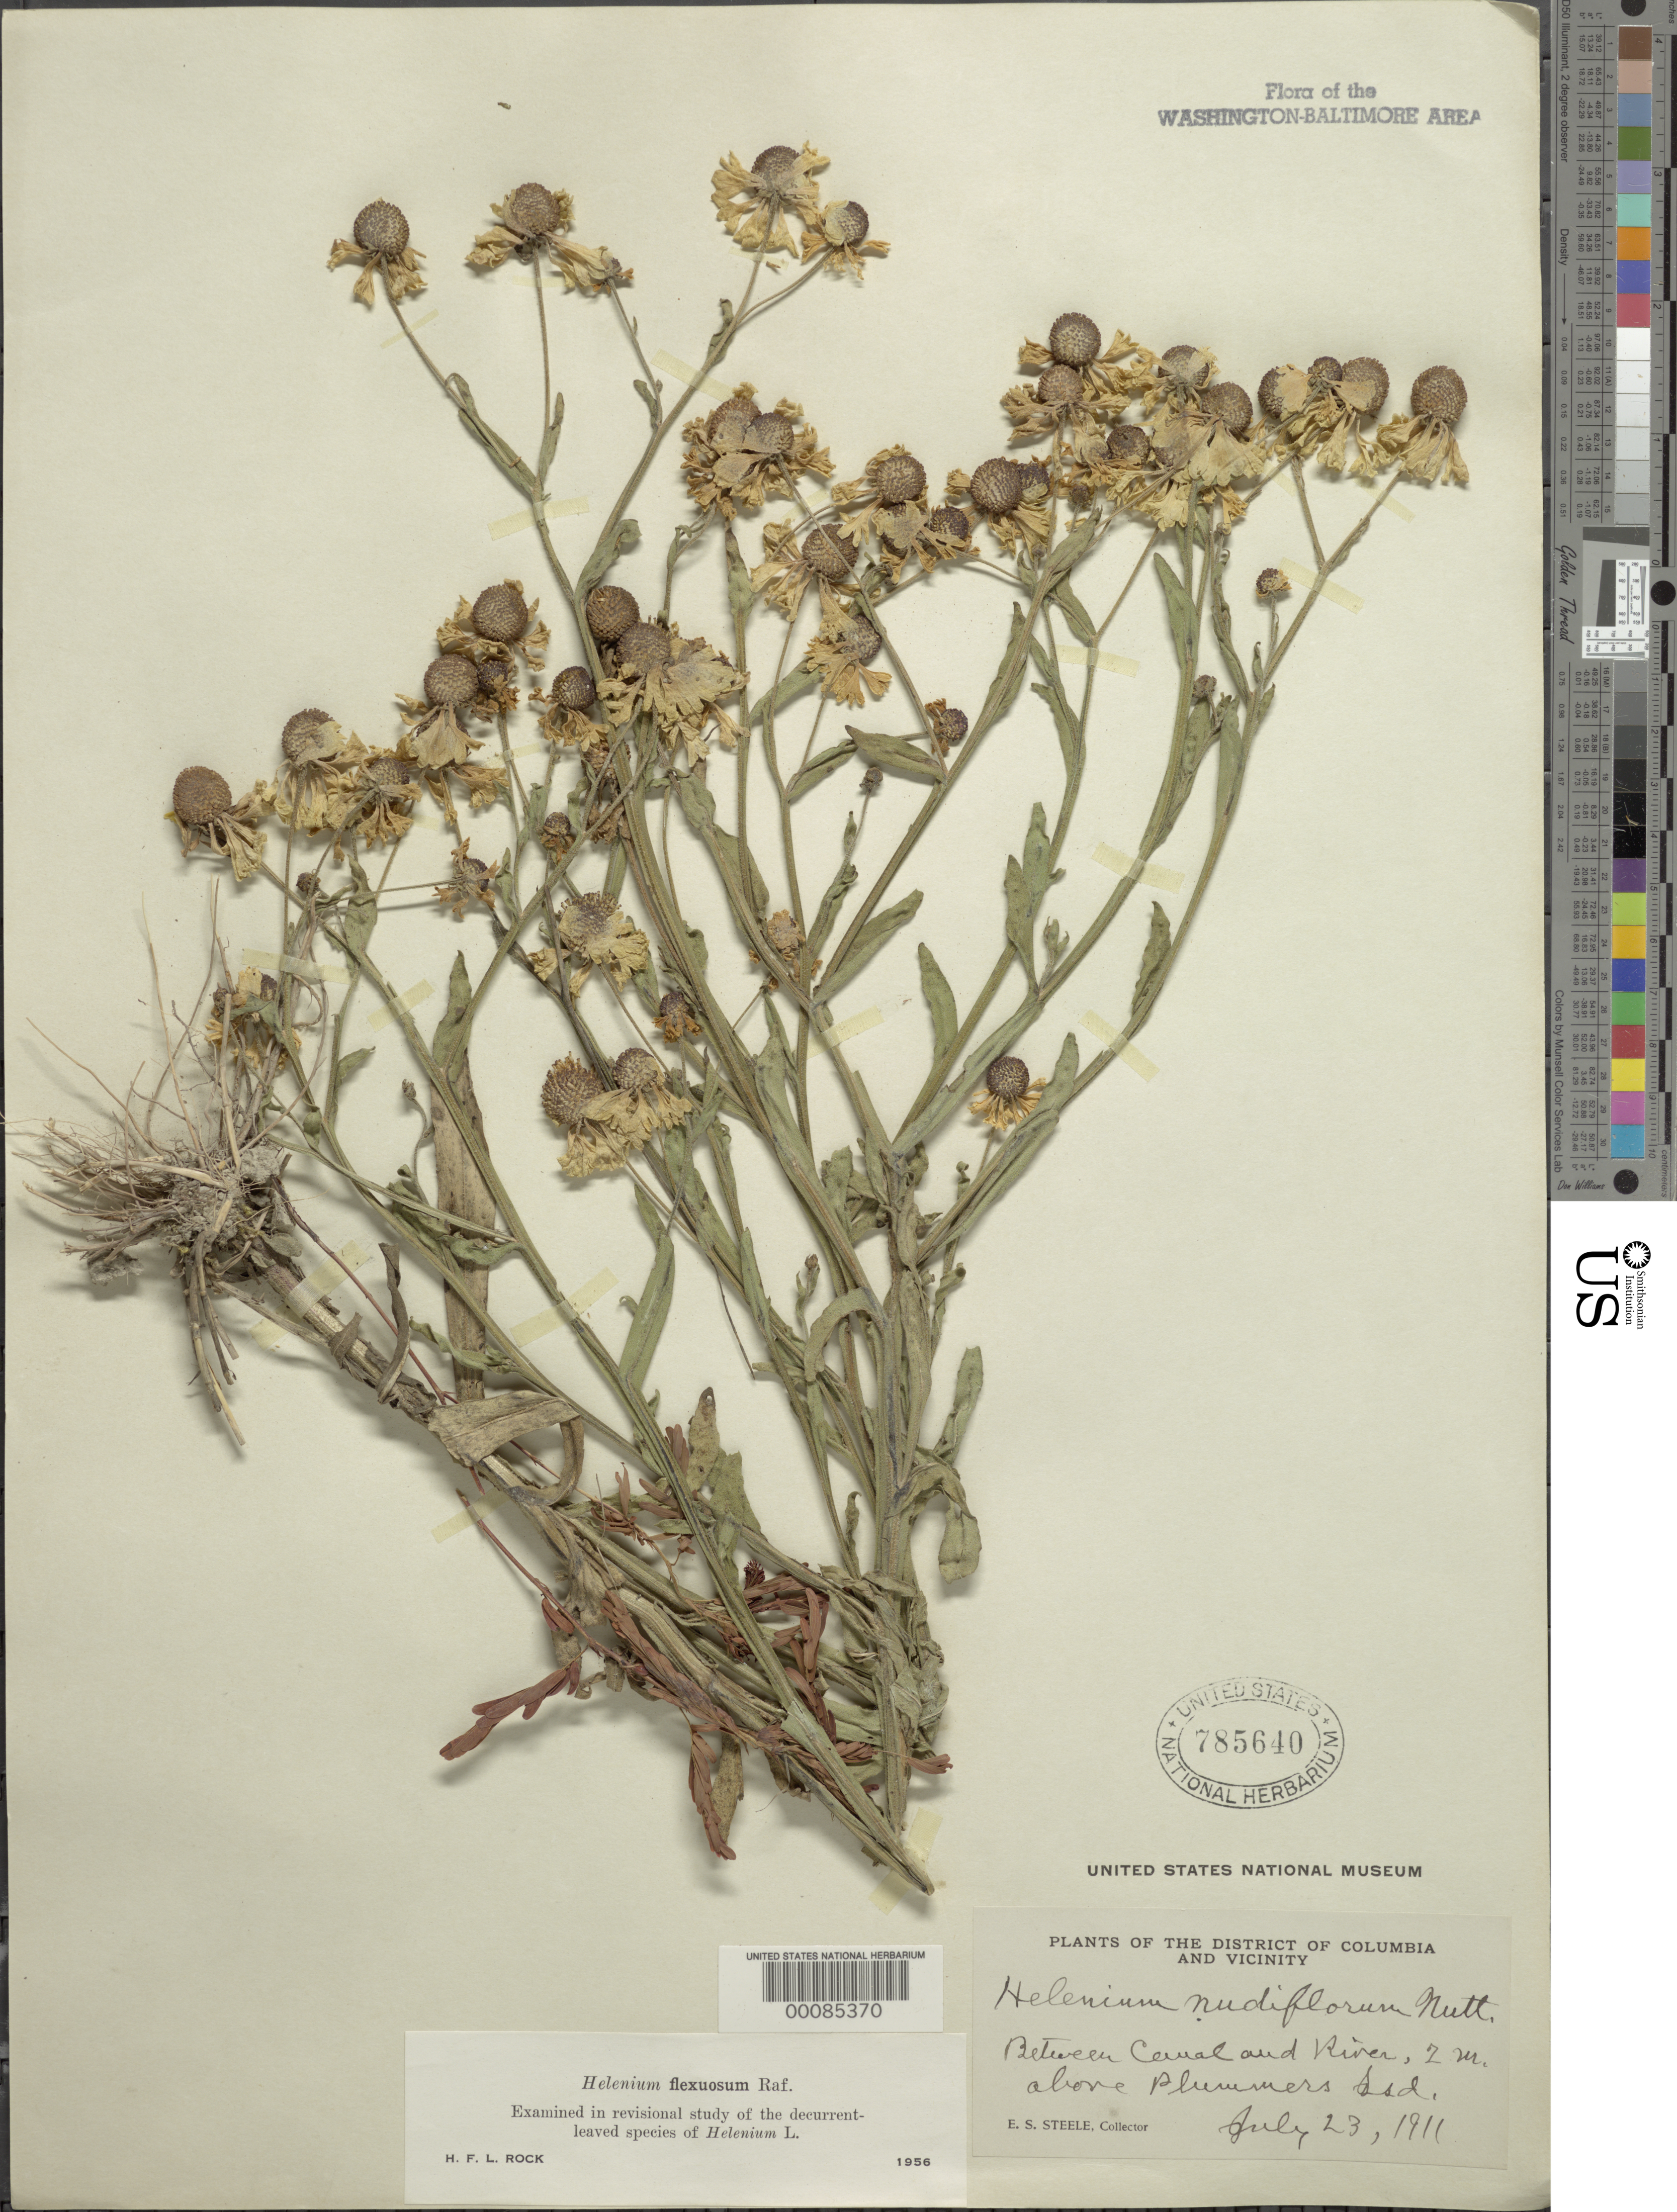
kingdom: Plantae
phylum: Tracheophyta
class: Magnoliopsida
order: Asterales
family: Asteraceae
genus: Helenium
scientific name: Helenium flexuosum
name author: Raf.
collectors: E. Steele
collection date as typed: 23 Jul 1911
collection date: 1911-07-23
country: United States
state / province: Maryland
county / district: Montgomery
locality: between Canal and River 2 mi. above Plummers Island Plummers Island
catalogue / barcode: US 785640